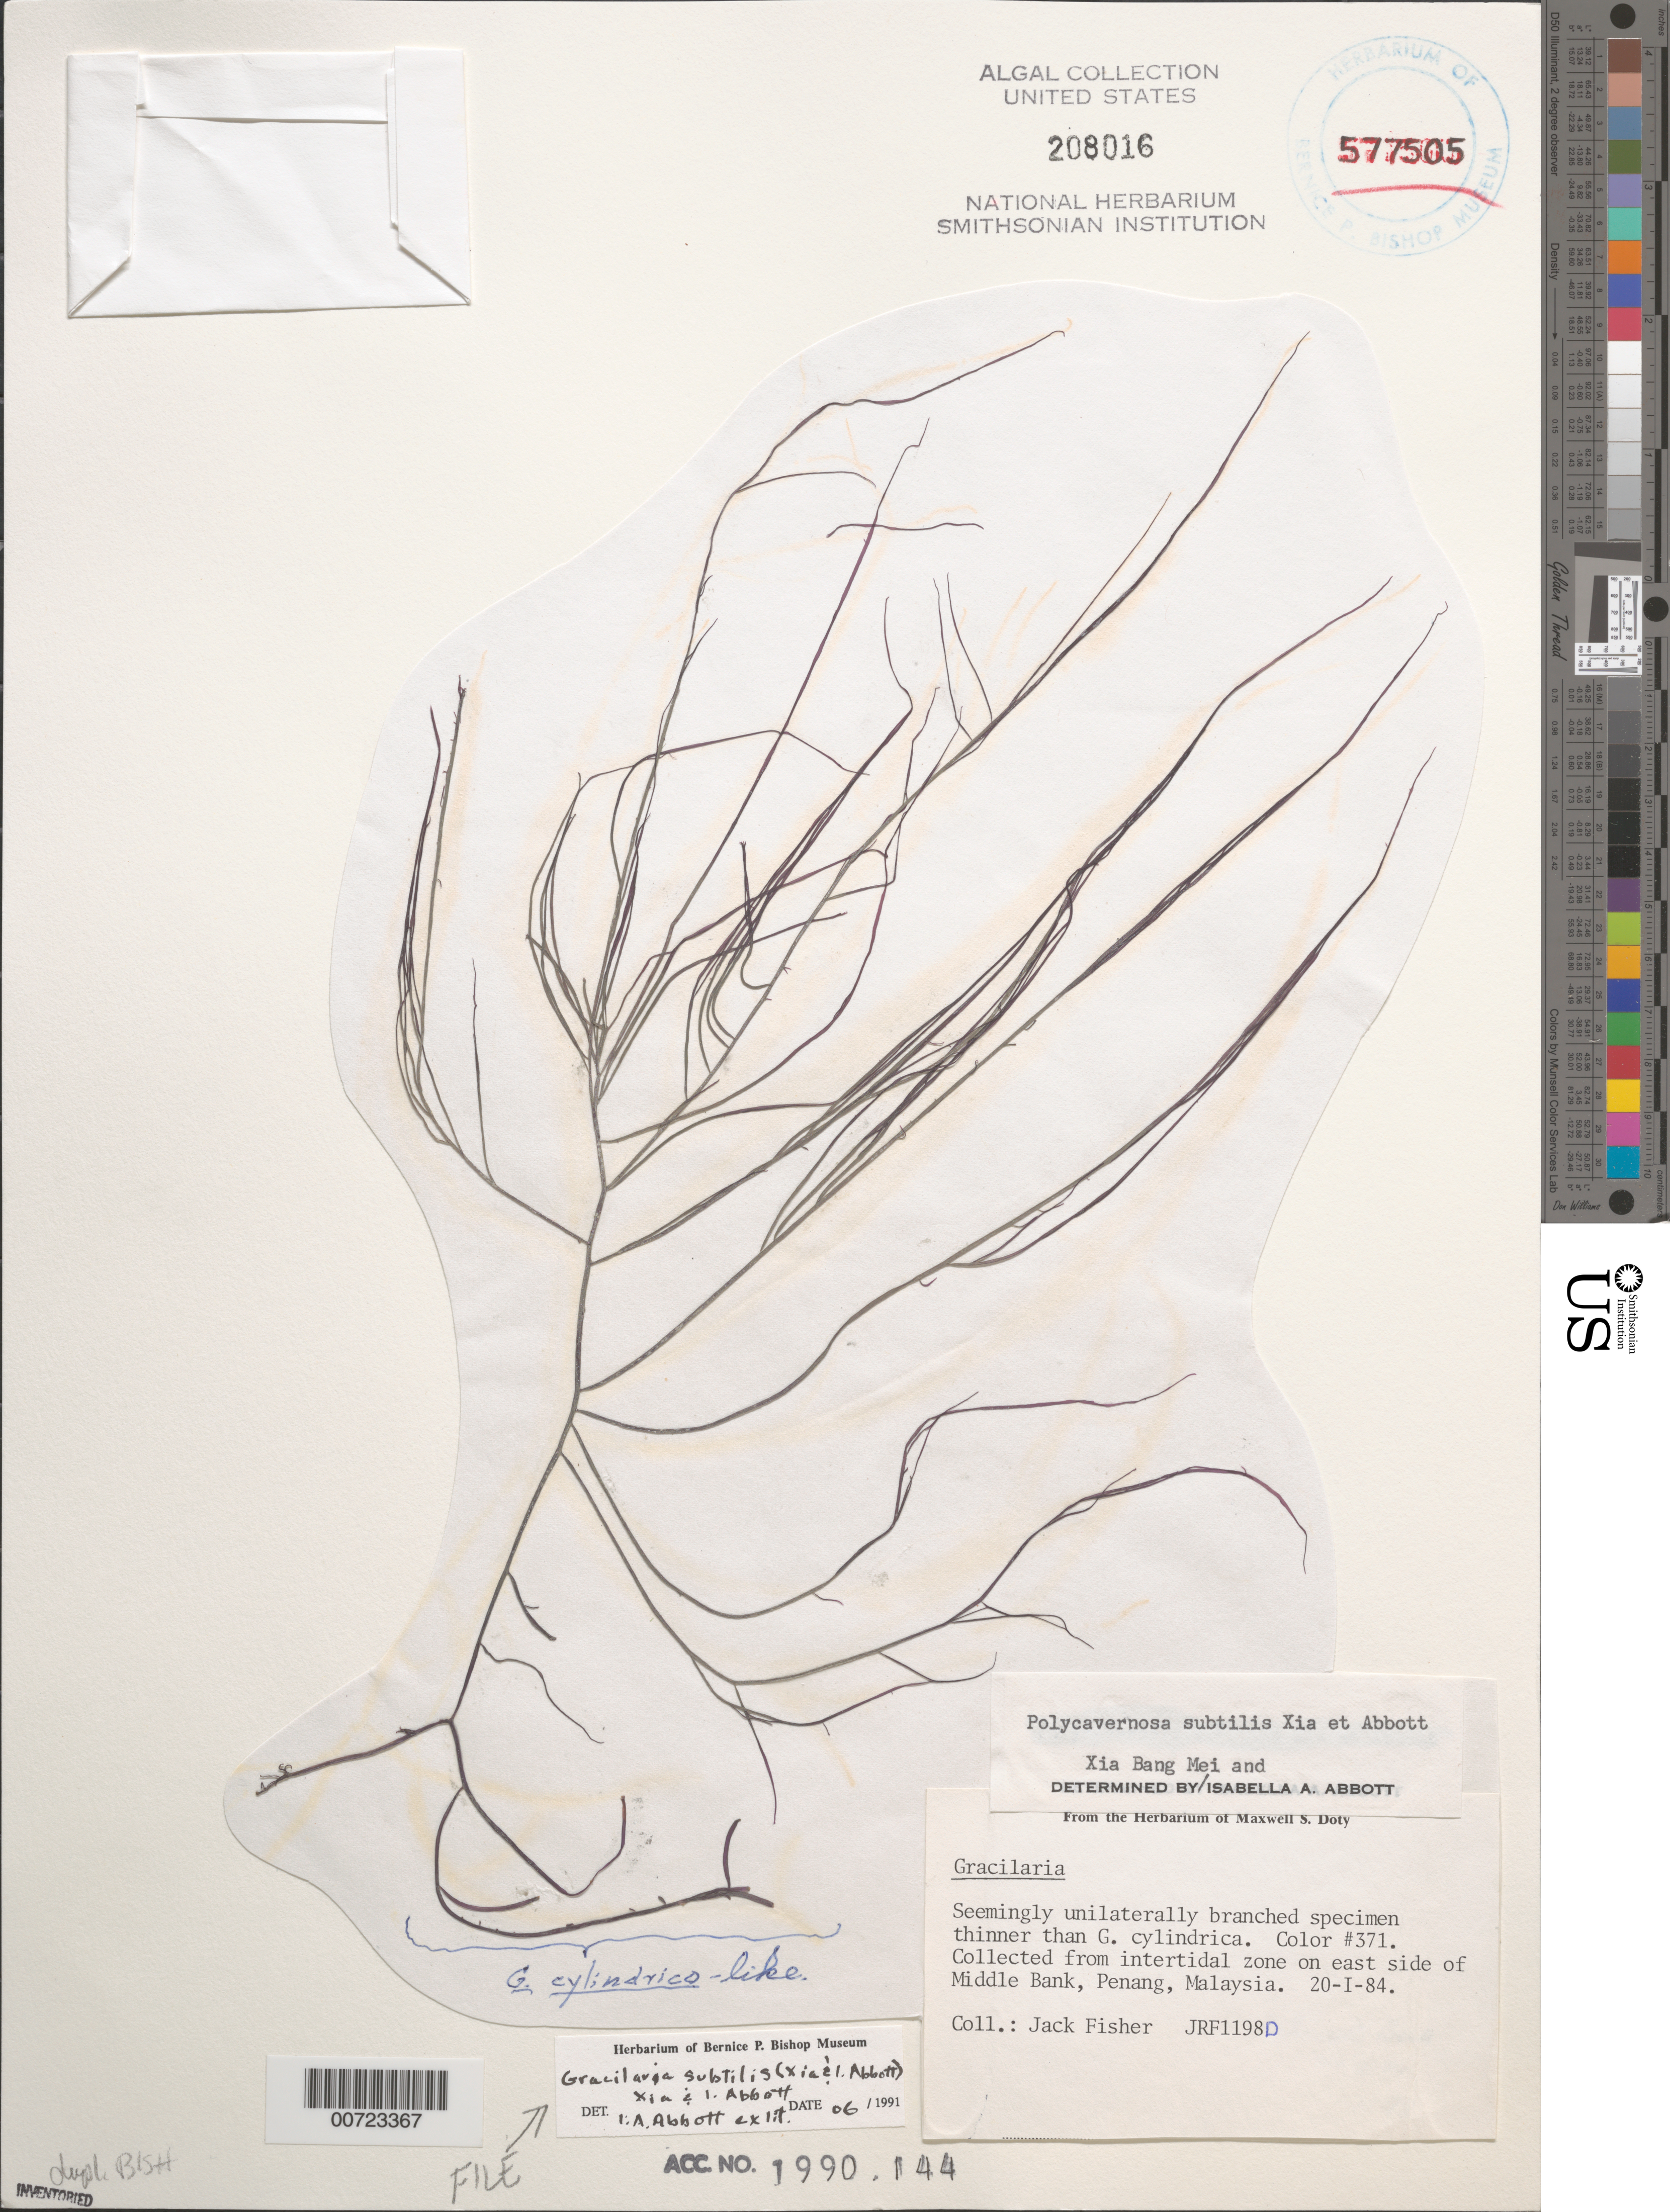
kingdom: Plantae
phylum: Rhodophyta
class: Florideophyceae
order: Gracilariales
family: Gracilariaceae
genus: Gracilaria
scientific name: Gracilaria subtilis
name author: (B.M. Xia & I.A. Abbott) B.M. Xia & I.A. Abbott in I.A. Abbott et al.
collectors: J. Fisher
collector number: JRF 1198D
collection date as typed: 20 Jan 1984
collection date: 1984-01-20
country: Malaysia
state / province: Pinang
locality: Middle Bank, Penang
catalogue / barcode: US 208016